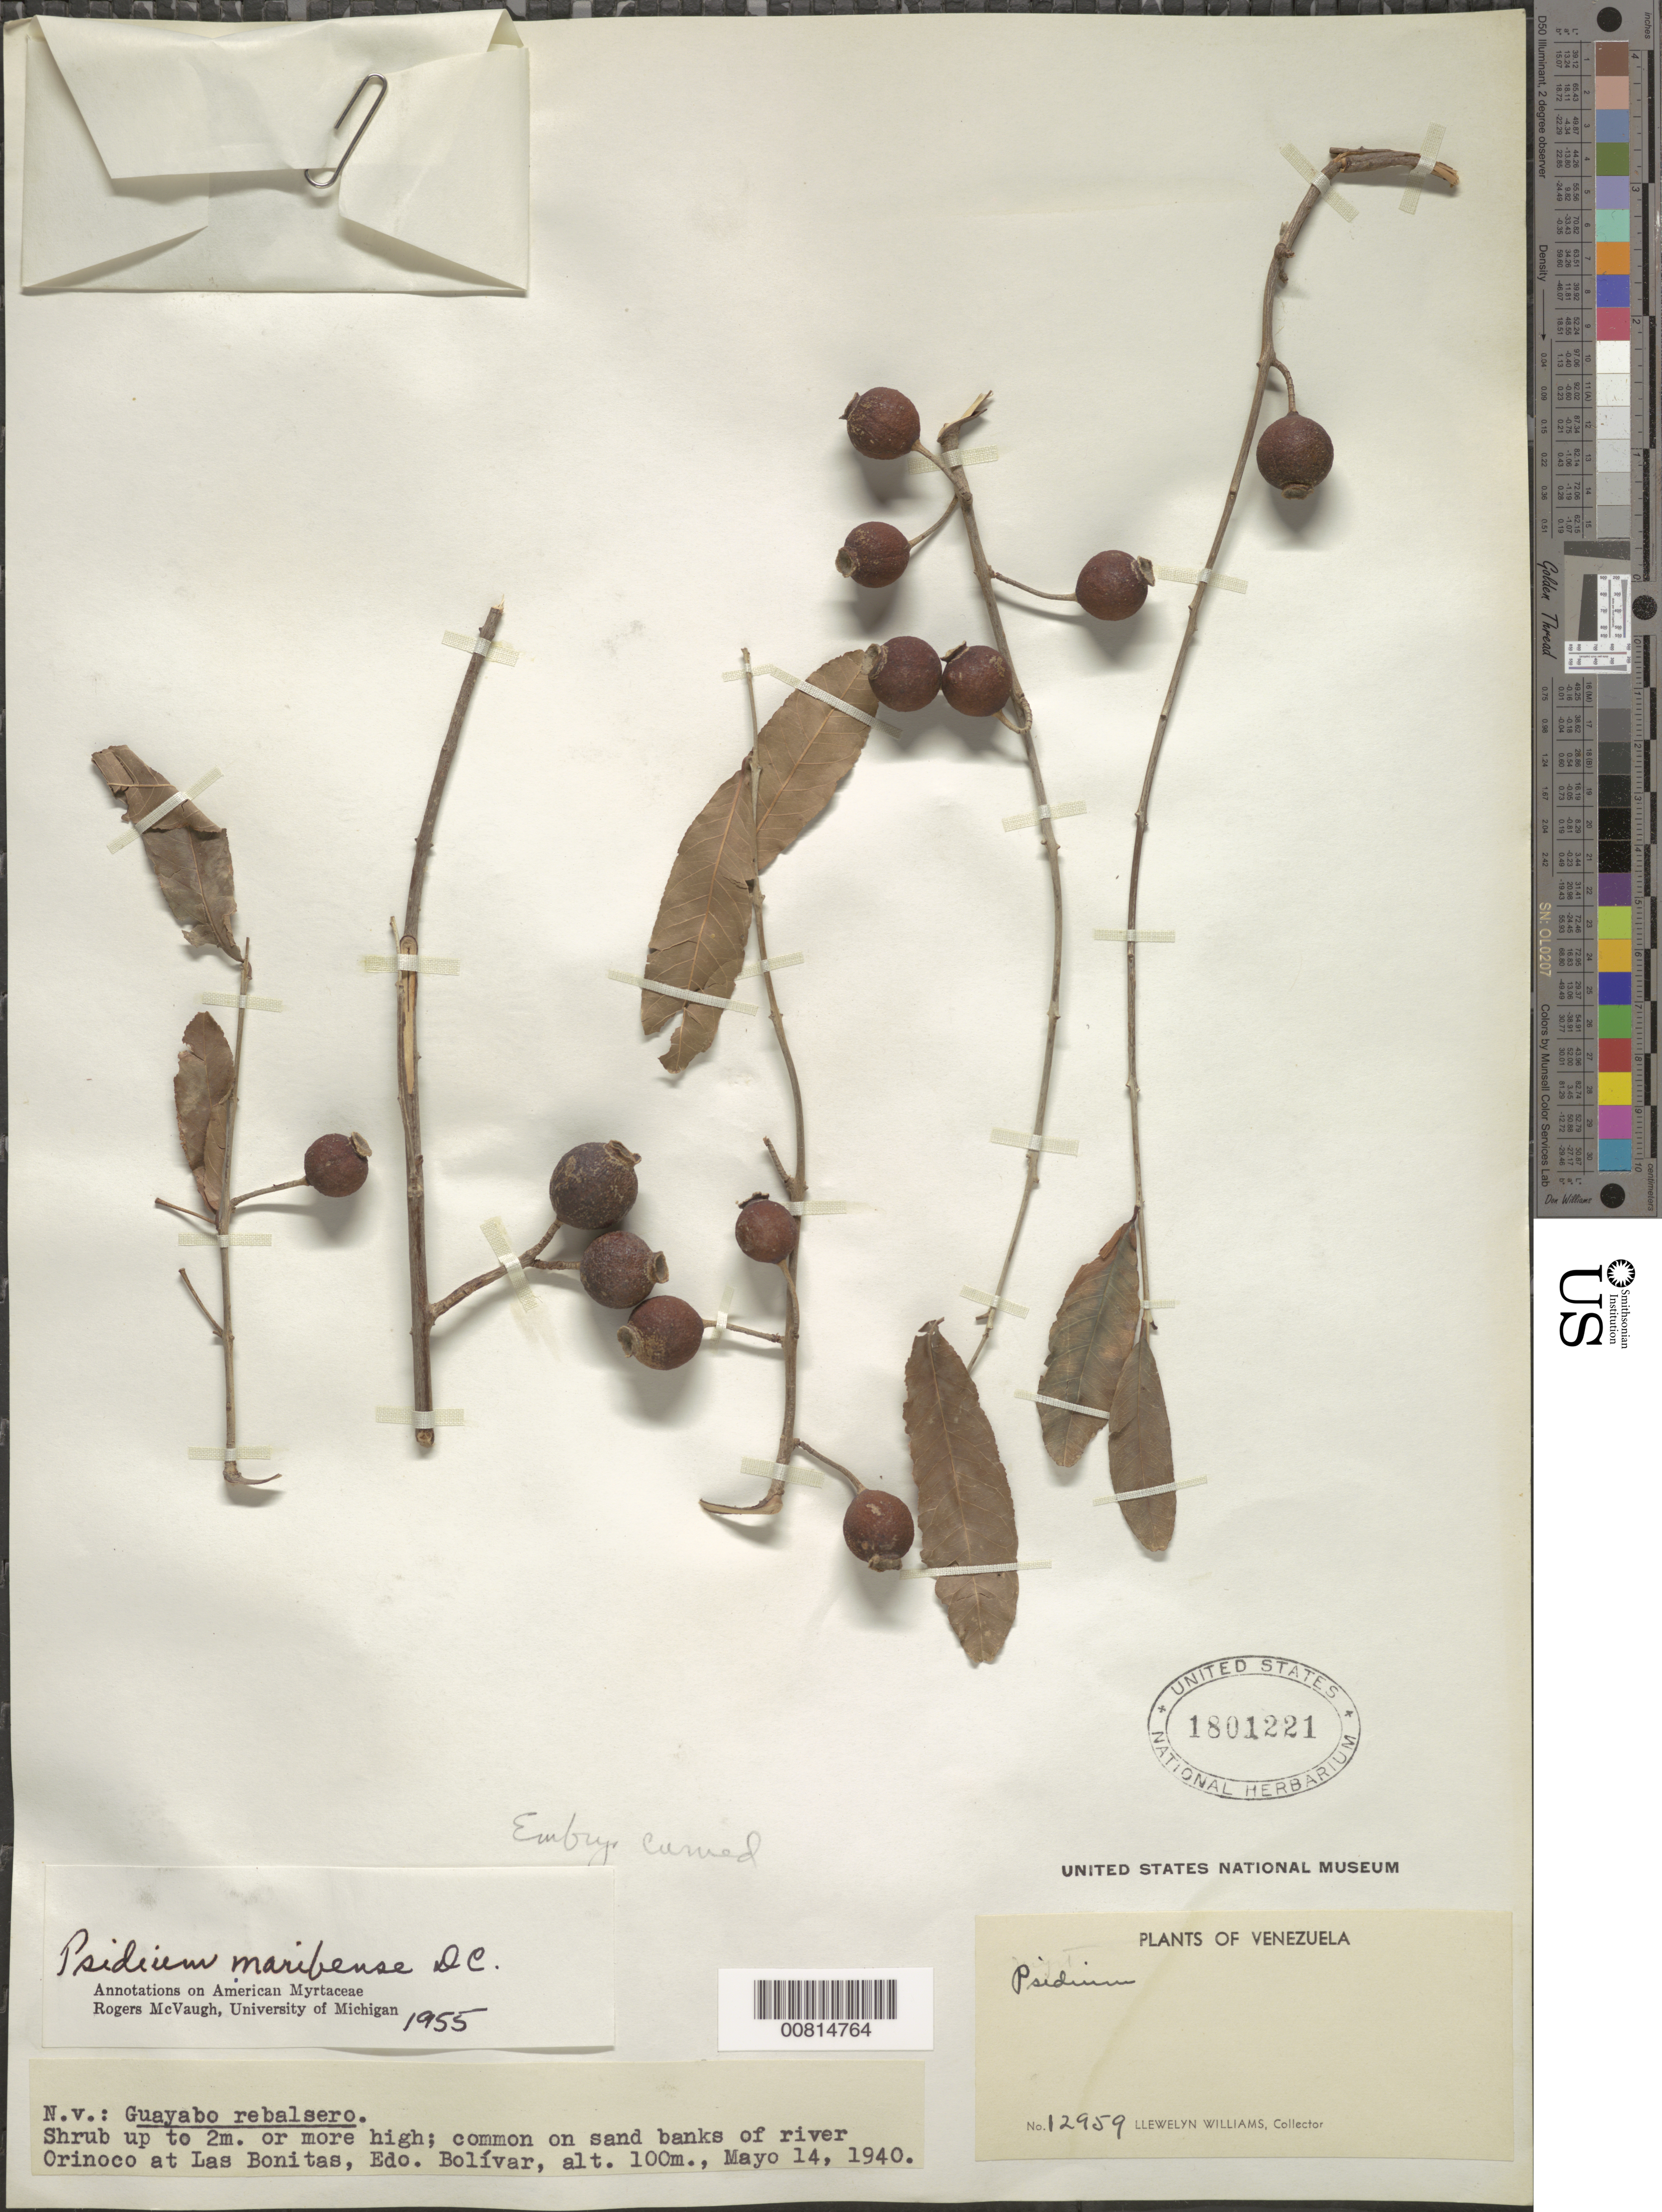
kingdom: Plantae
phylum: Tracheophyta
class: Magnoliopsida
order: Myrtales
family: Myrtaceae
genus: Psidium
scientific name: Psidium maribense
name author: DC.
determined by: McVaugh, R.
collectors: Ll. Williams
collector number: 12959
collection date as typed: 14-May-40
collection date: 1940-05-14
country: Venezuela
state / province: Bolívar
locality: Las Bonitas, Orinoco R.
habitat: Sand banks of river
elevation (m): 100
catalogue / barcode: US 1801221